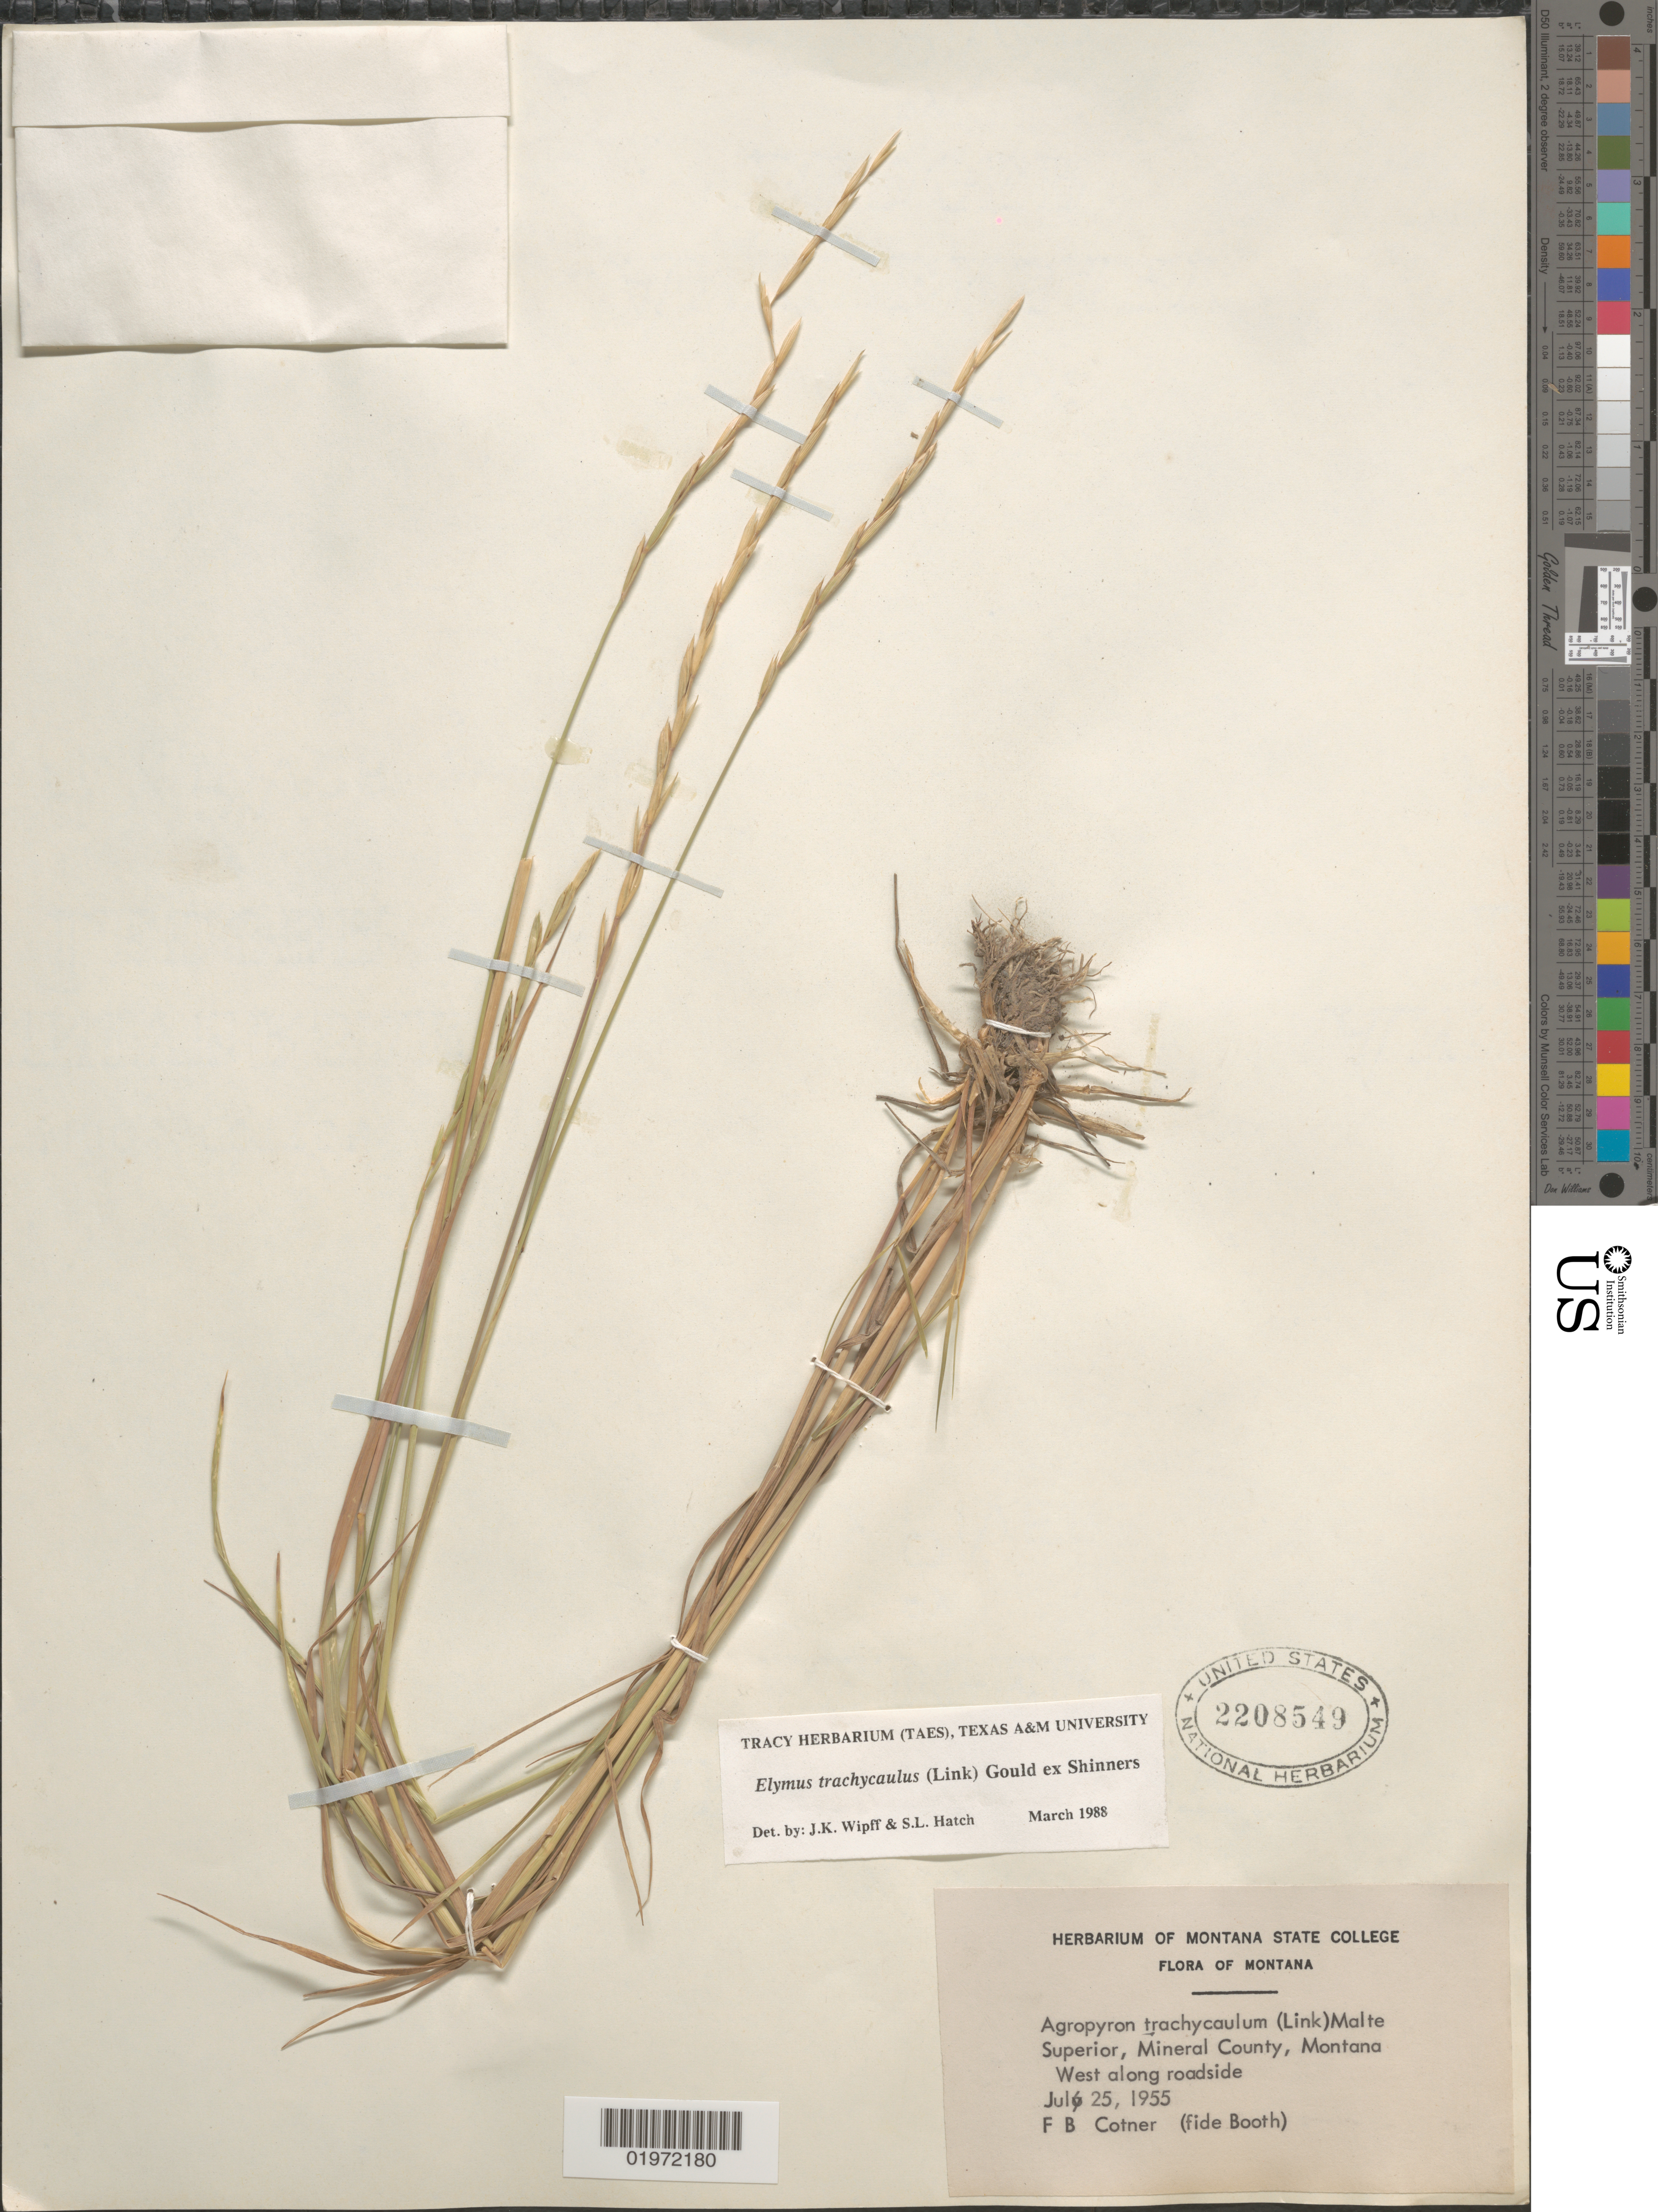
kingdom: Plantae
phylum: Tracheophyta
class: Liliopsida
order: Poales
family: Poaceae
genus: Elymus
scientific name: Elymus trachycaulus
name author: (Link) Gould ex Shinners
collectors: F. Cotner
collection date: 1955-07-25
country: United States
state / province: Montana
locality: Superior, Mineral County. West along roadside.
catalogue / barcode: US 2208549